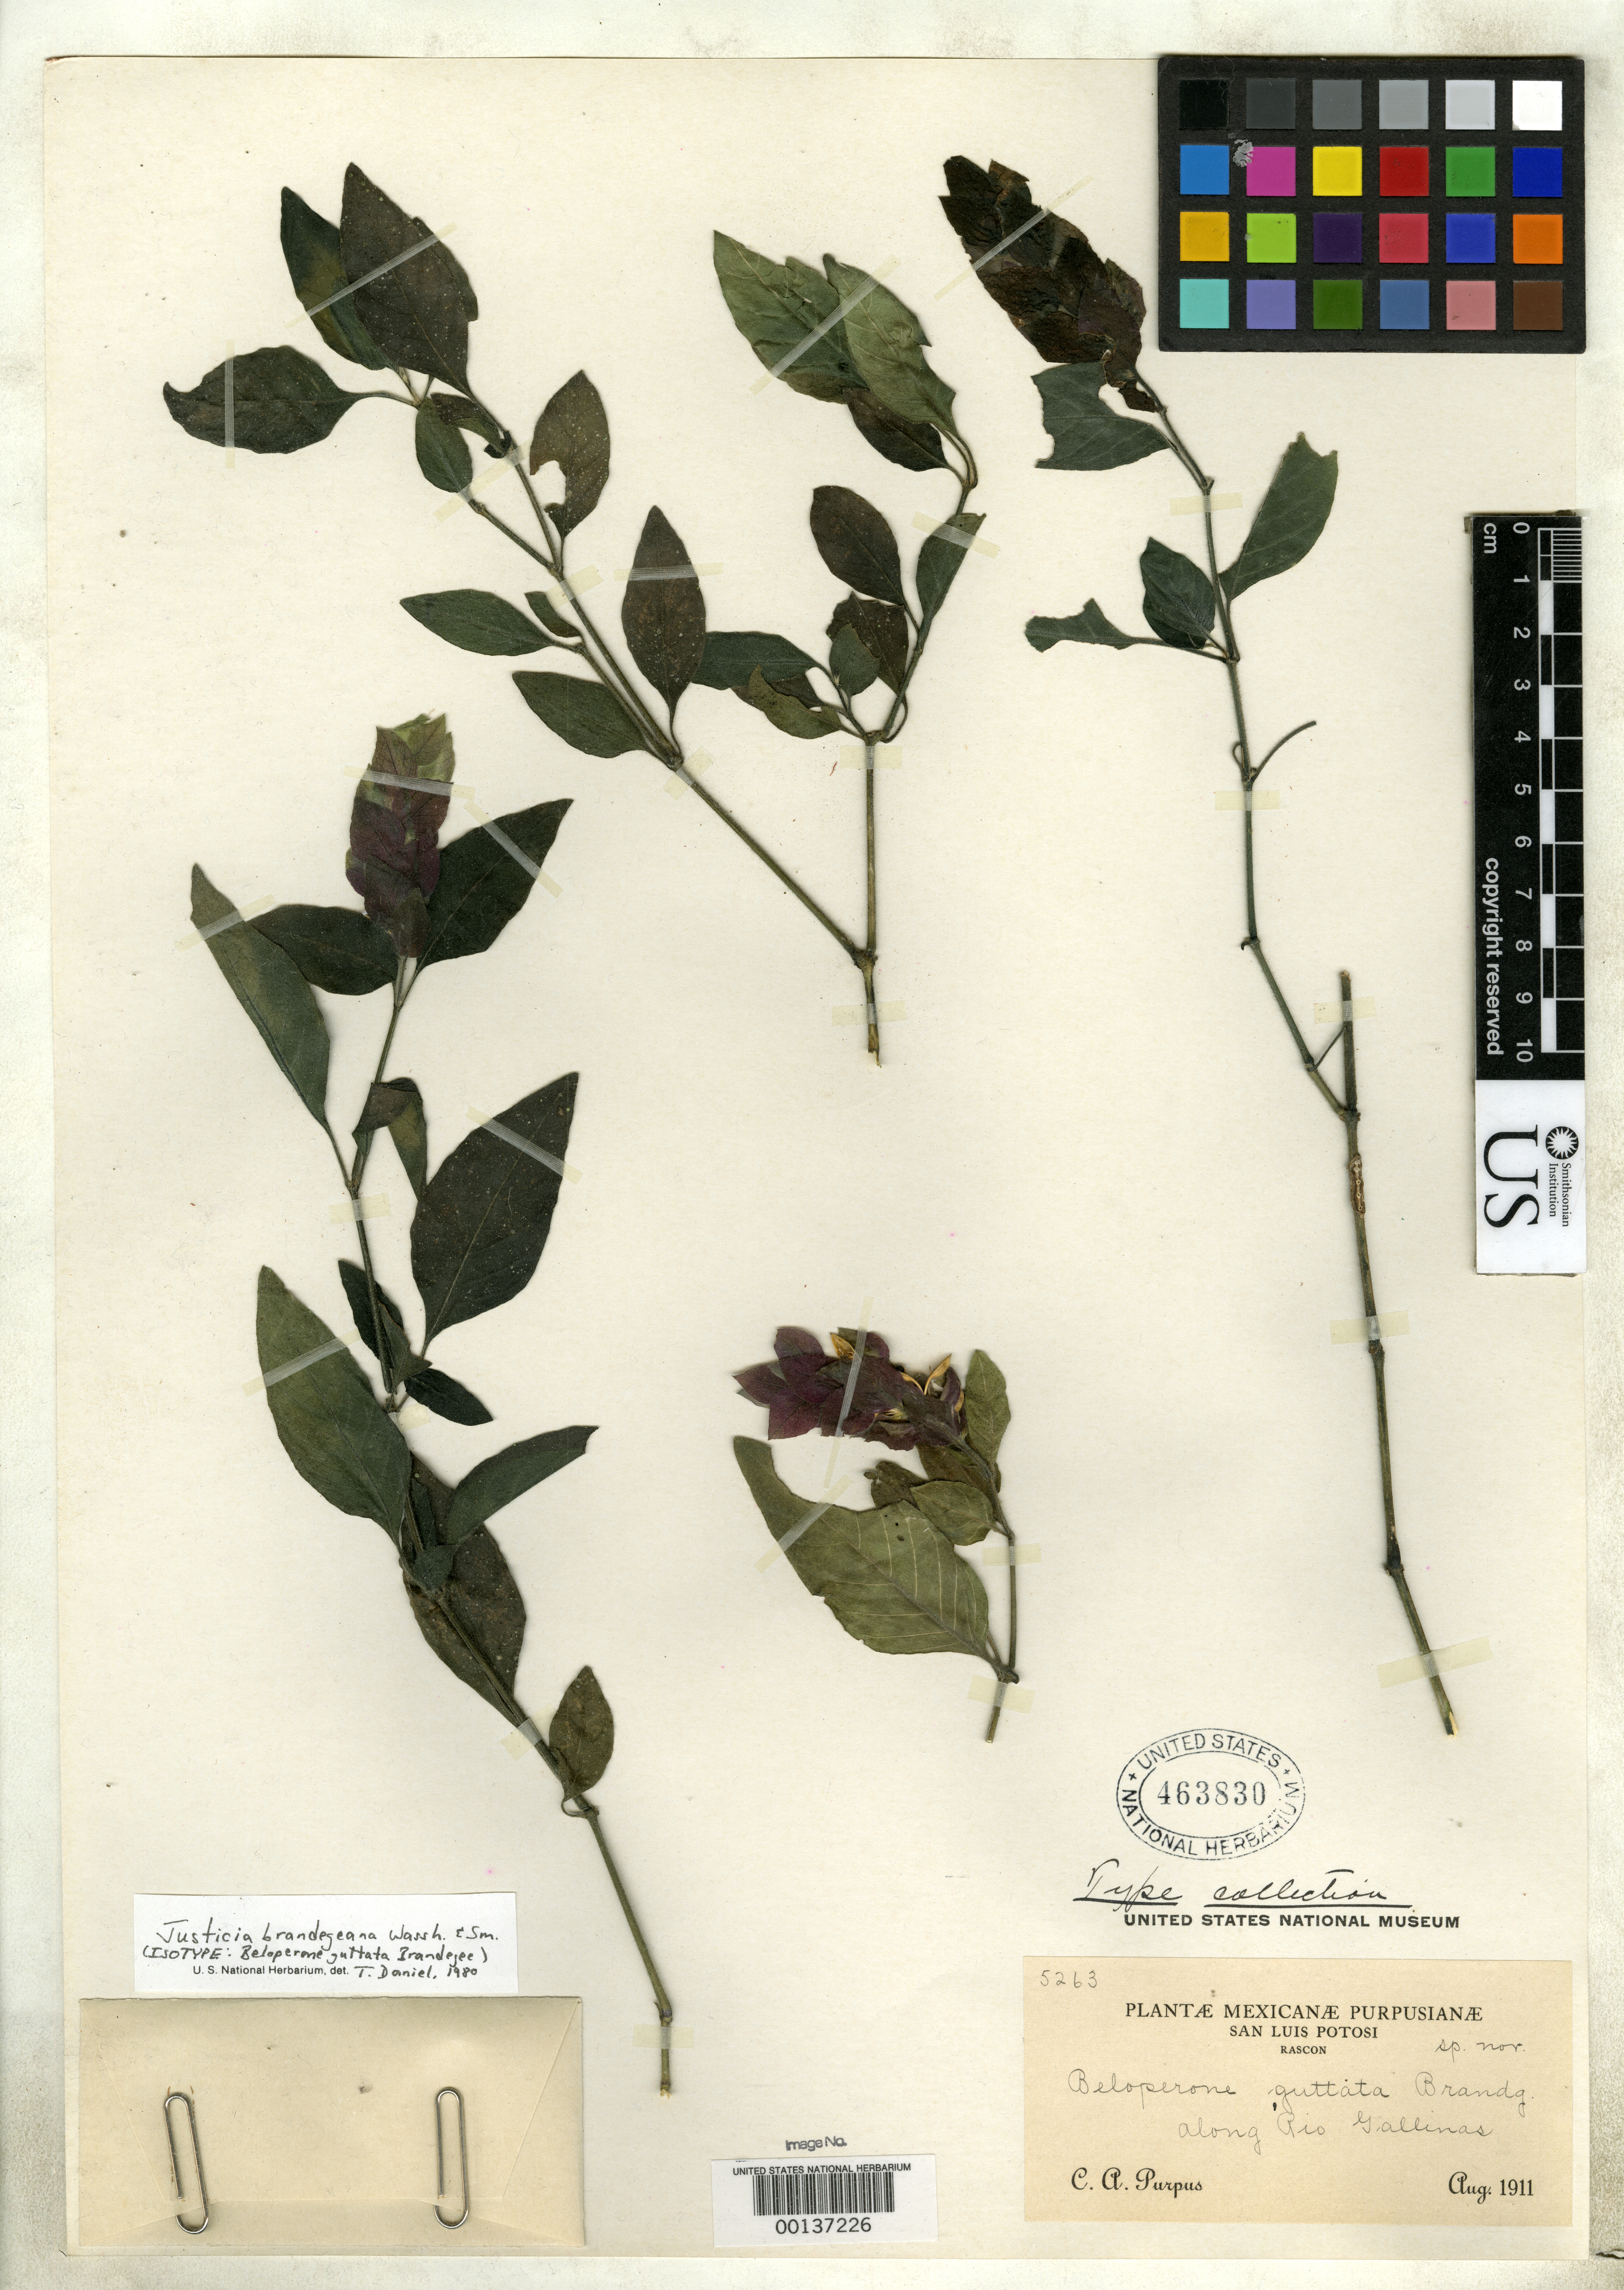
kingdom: Plantae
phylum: Tracheophyta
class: Magnoliopsida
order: Lamiales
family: Acanthaceae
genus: Beloperone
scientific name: Beloperone guttata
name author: Brandegee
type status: Isotype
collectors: C. A. Purpus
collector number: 5263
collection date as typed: Aug 1911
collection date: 1911-08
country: Mexico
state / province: San Luis Potosi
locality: Rio de las Gallinas, near Rascon.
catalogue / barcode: US 463830